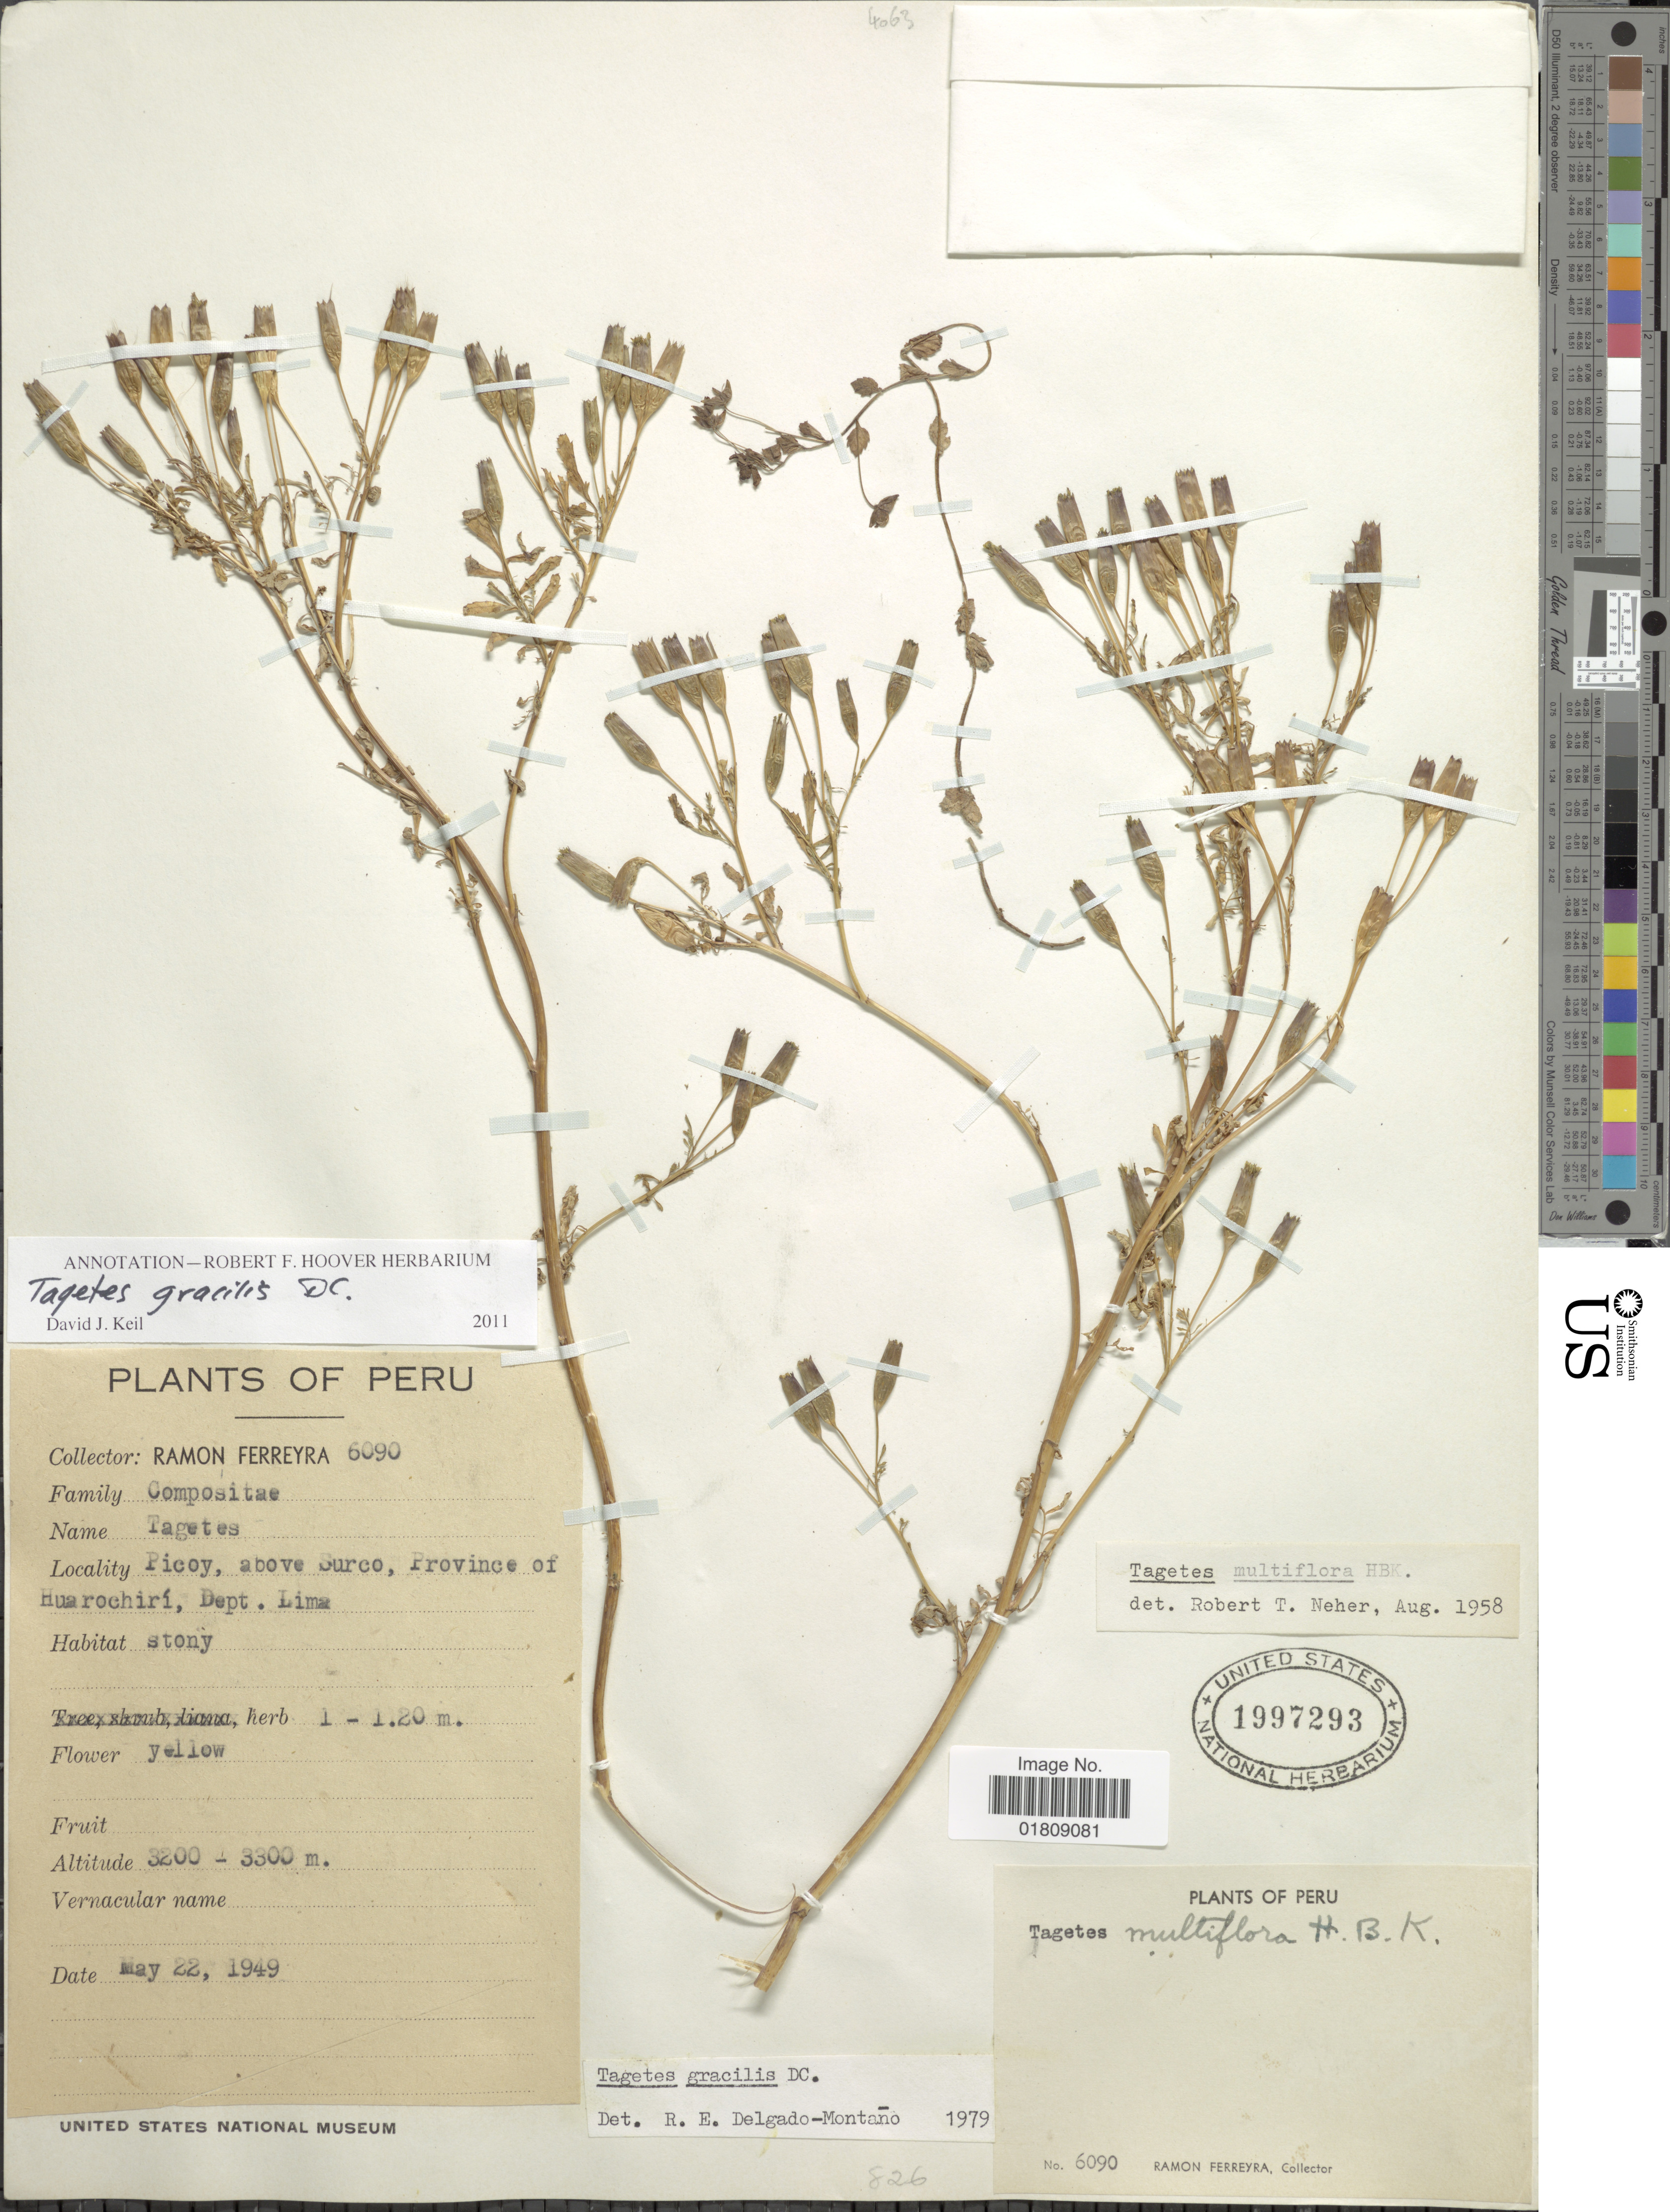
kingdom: Plantae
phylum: Tracheophyta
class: Magnoliopsida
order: Asterales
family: Asteraceae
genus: Tagetes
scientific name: Tagetes gracilis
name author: DC.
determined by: Schiavinato, Dario J.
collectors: R. A. Ferreyra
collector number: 6090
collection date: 1949-05-22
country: Peru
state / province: Lima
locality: Picoy, above Surco, Province of Huarochiri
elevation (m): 3200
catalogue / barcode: US 1997293